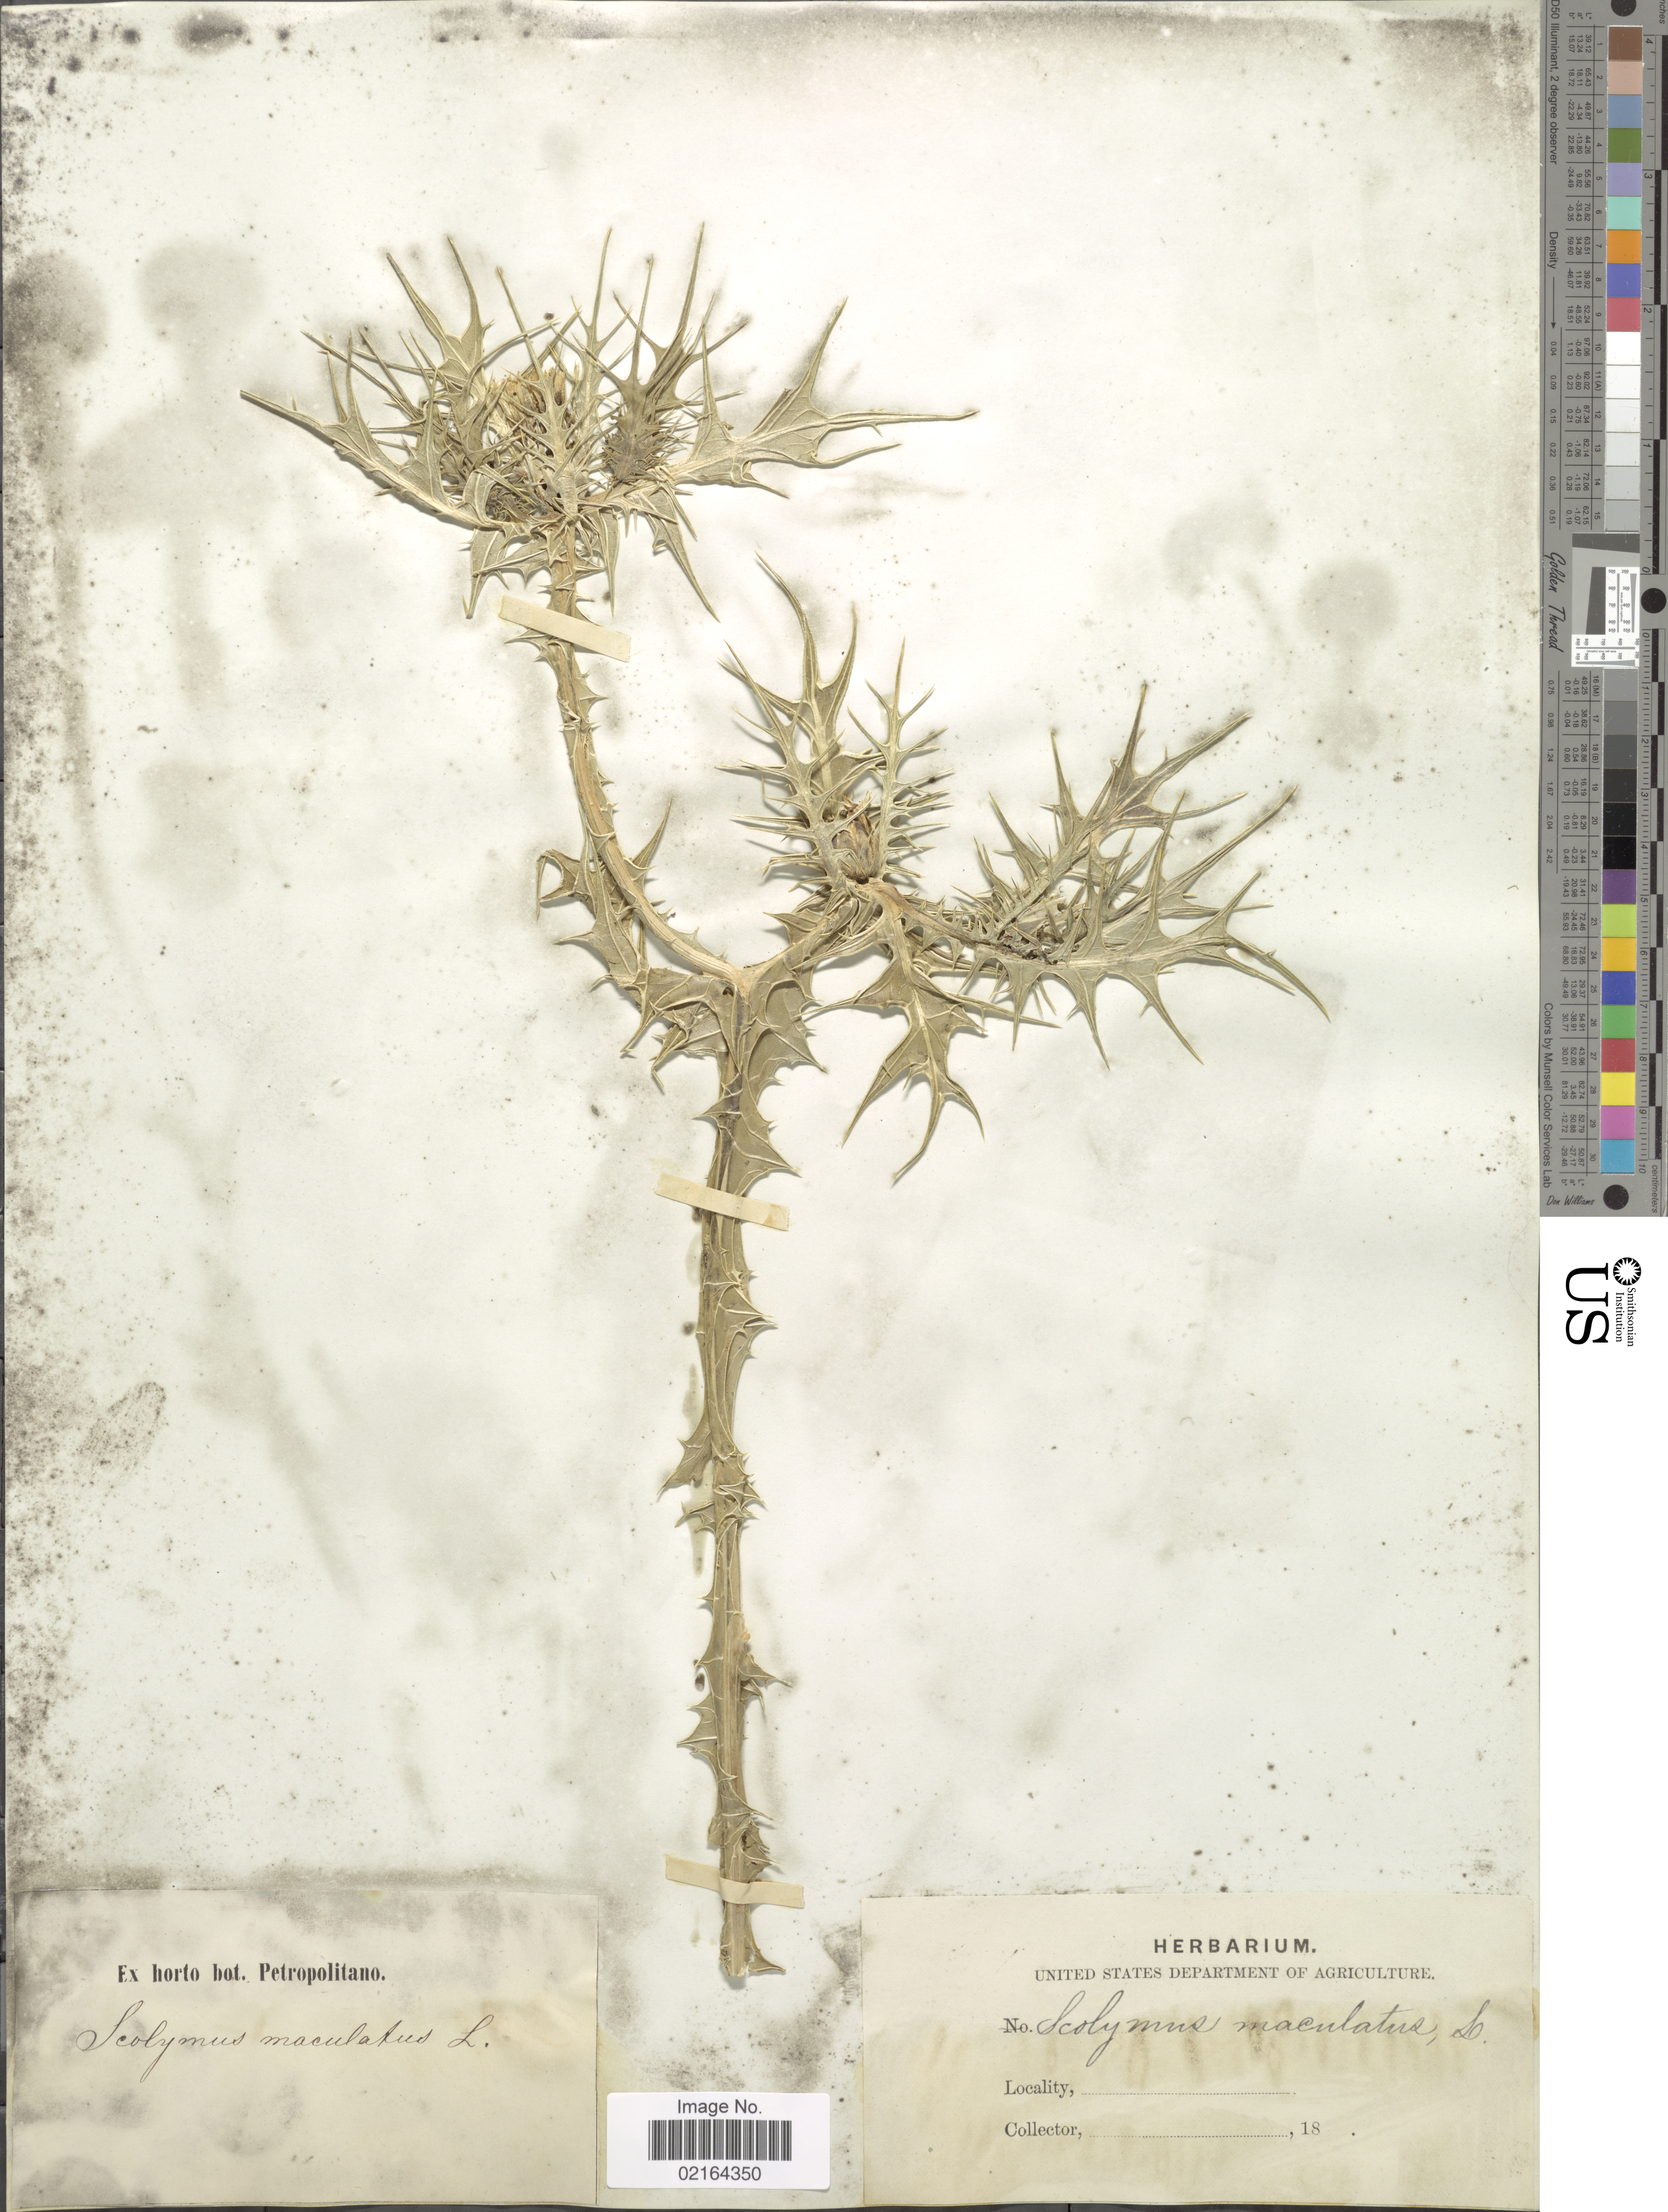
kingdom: Plantae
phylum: Tracheophyta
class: Magnoliopsida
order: Asterales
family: Asteraceae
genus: Scolymus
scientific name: Scolymus maculatus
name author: L.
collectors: ex Horto Bot. Petropolitano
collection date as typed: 18